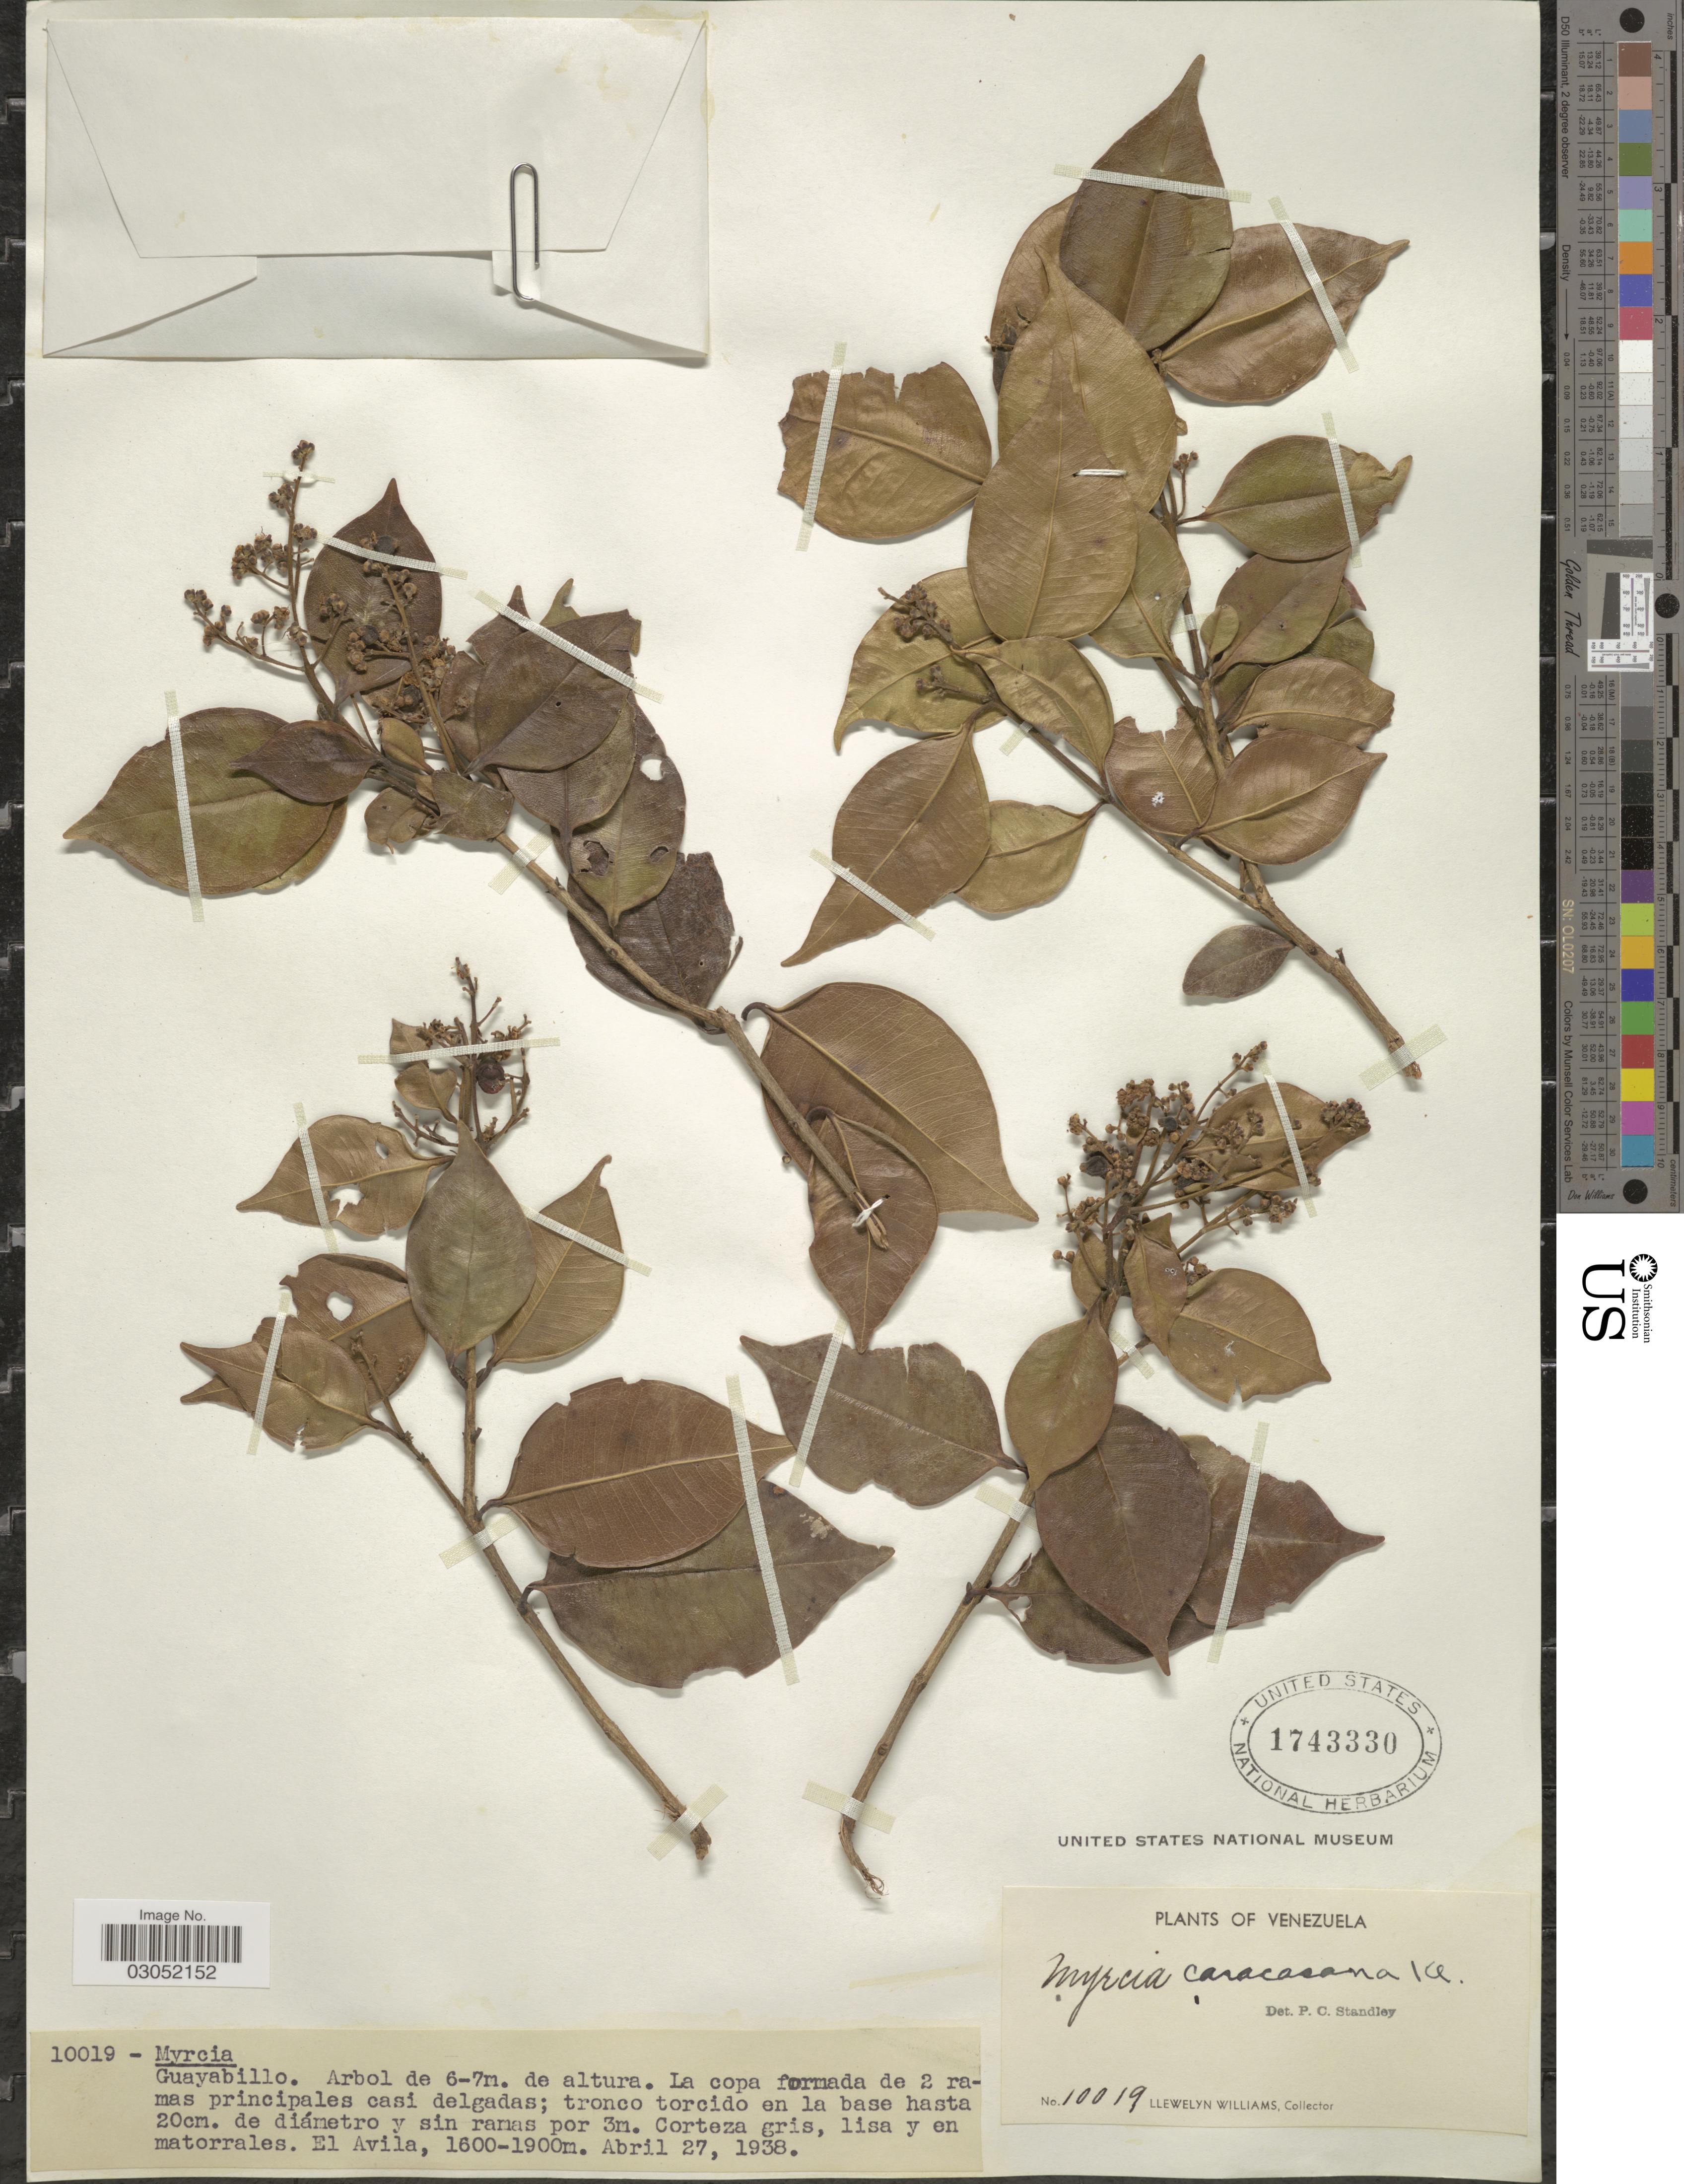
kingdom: Plantae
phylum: Tracheophyta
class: Magnoliopsida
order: Myrtales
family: Myrtaceae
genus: Myrcia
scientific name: Myrcia caracasana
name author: O. Berg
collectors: Ll. Williams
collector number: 10019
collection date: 1938-04-27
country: Venezuela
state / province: Miranda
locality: El Avila.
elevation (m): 1600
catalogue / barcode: US 1743330